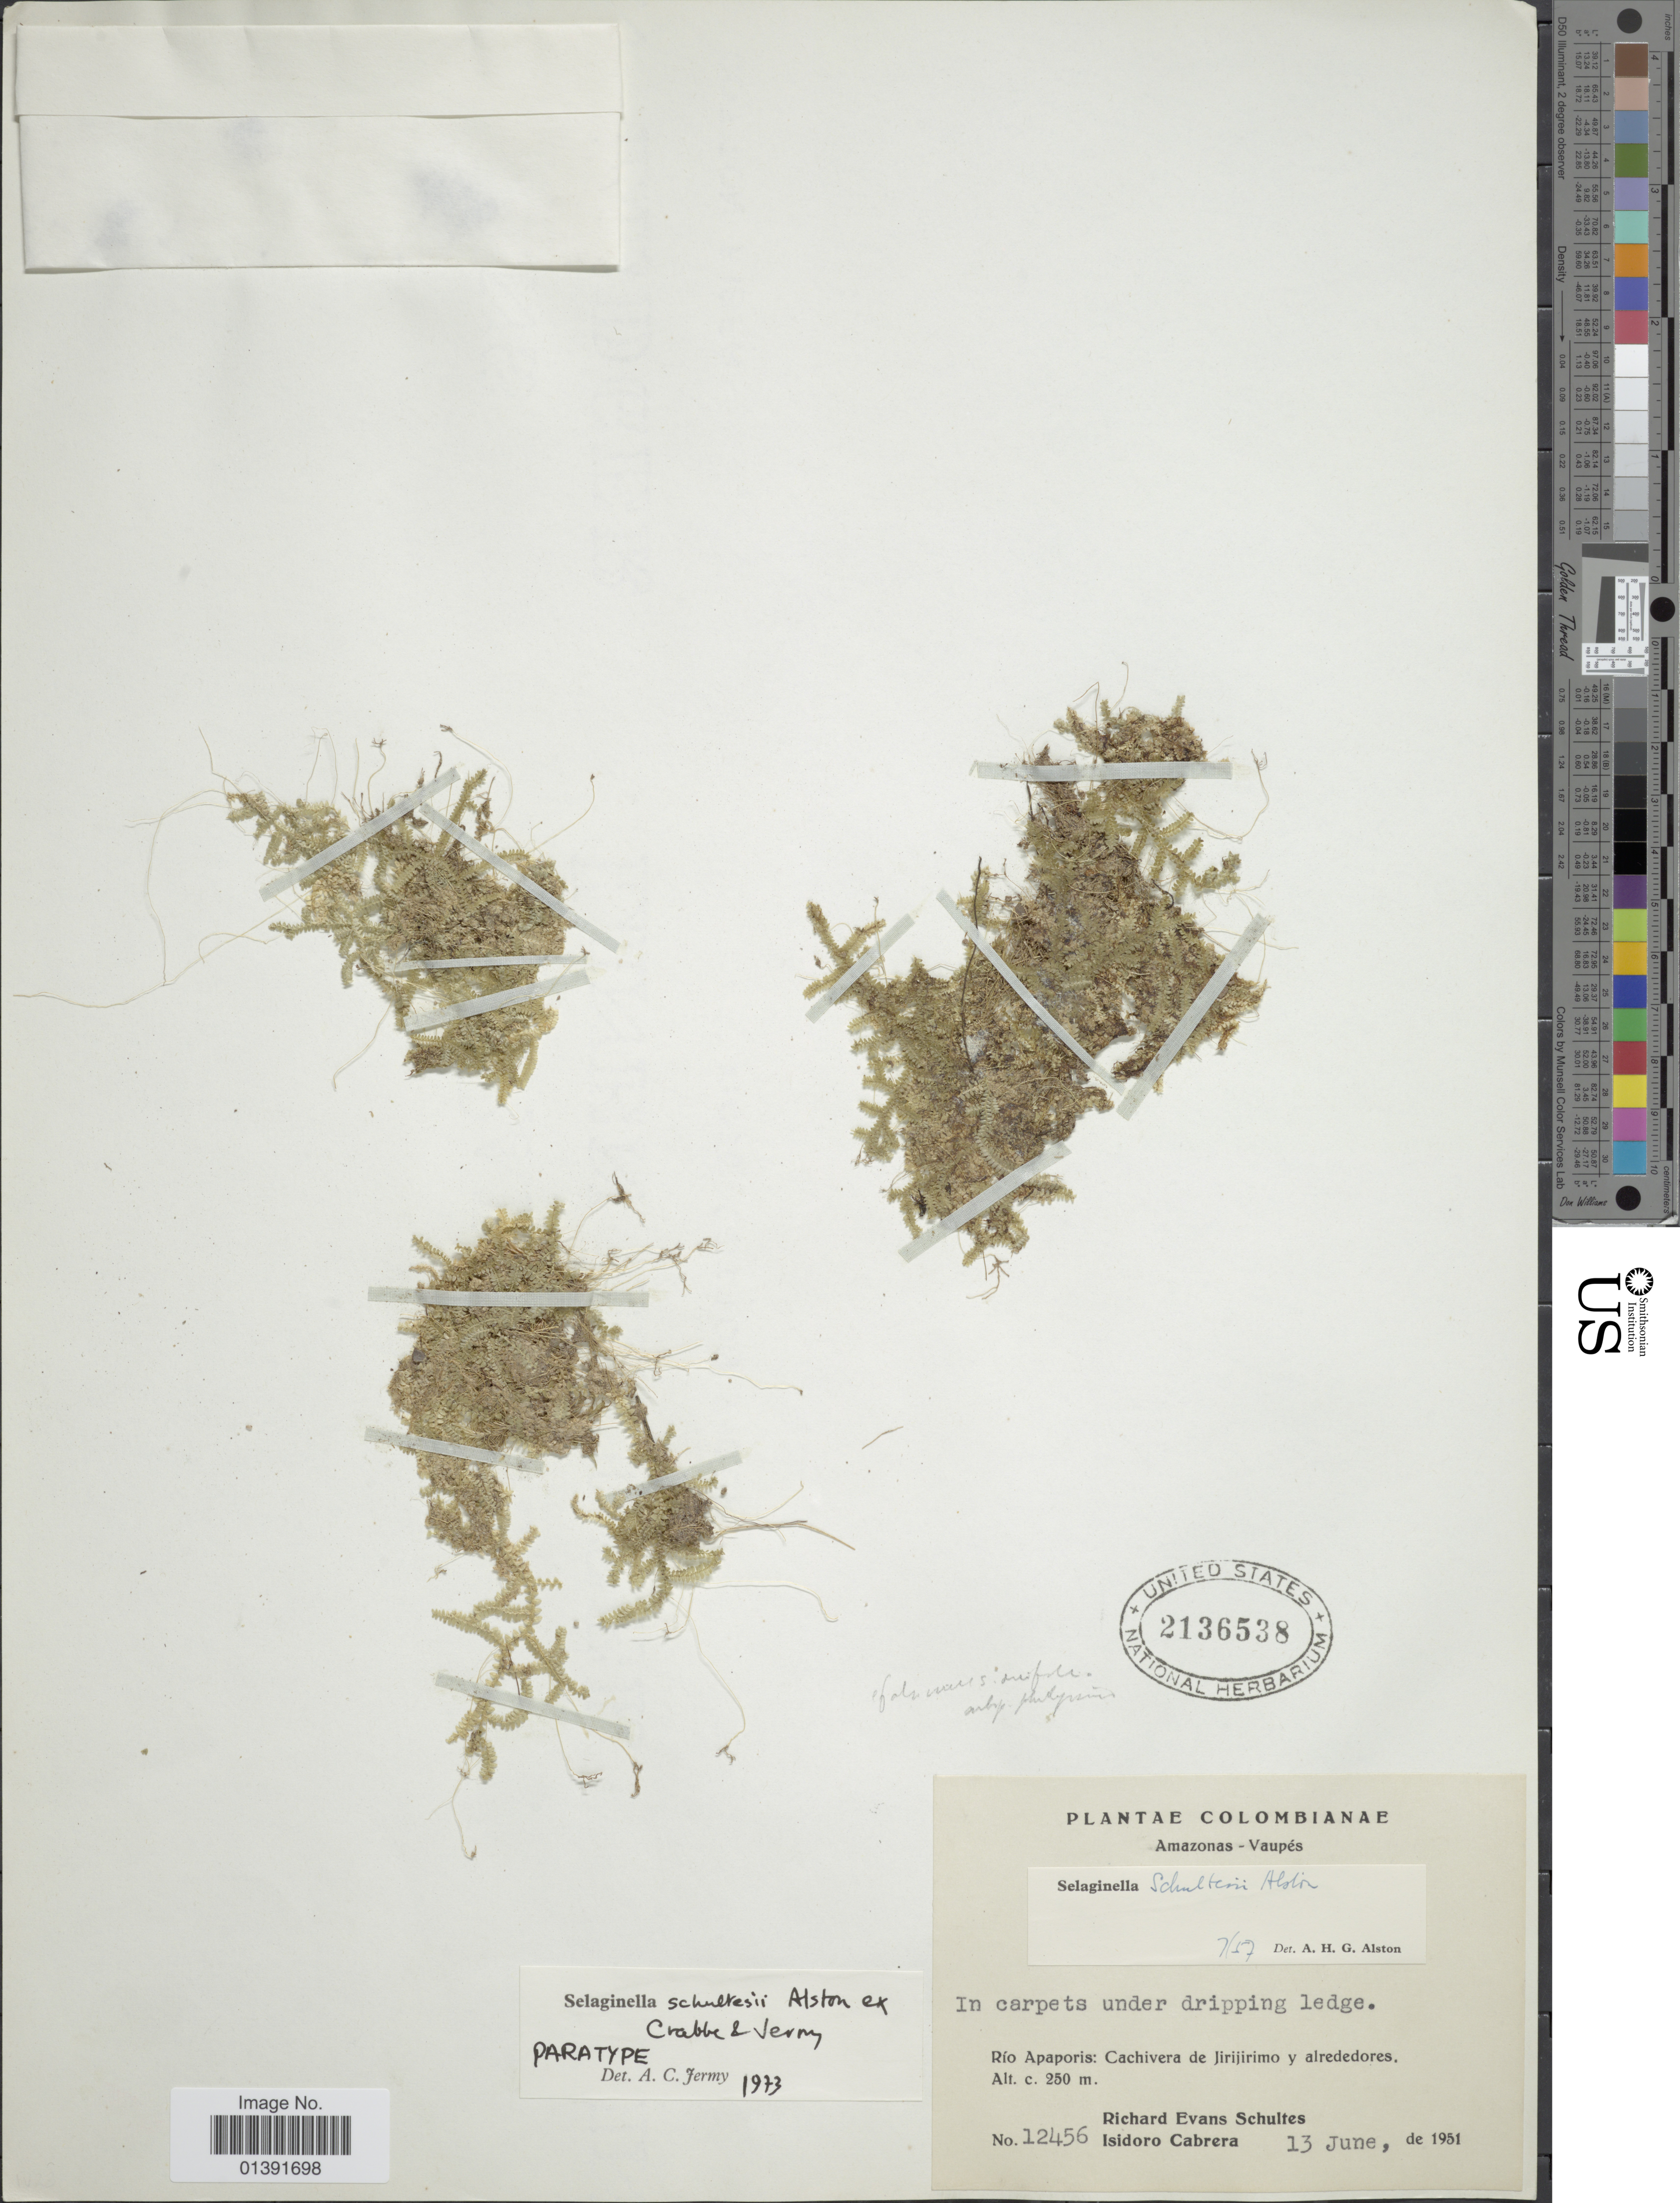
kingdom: Plantae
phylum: Tracheophyta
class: Lycopodiopsida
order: Selaginellales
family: Selaginellaceae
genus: Selaginella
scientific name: Selaginella schultesii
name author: Alston ex Crabbe & Jermy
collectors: R. E. Schultes & I. Cabrera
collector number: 12456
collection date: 1951-06-13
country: Colombia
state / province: Vaupés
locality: Amazonas, Rio Apaporis: Cachivera de Jirijirimo y alrededores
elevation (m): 250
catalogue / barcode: US 2136538